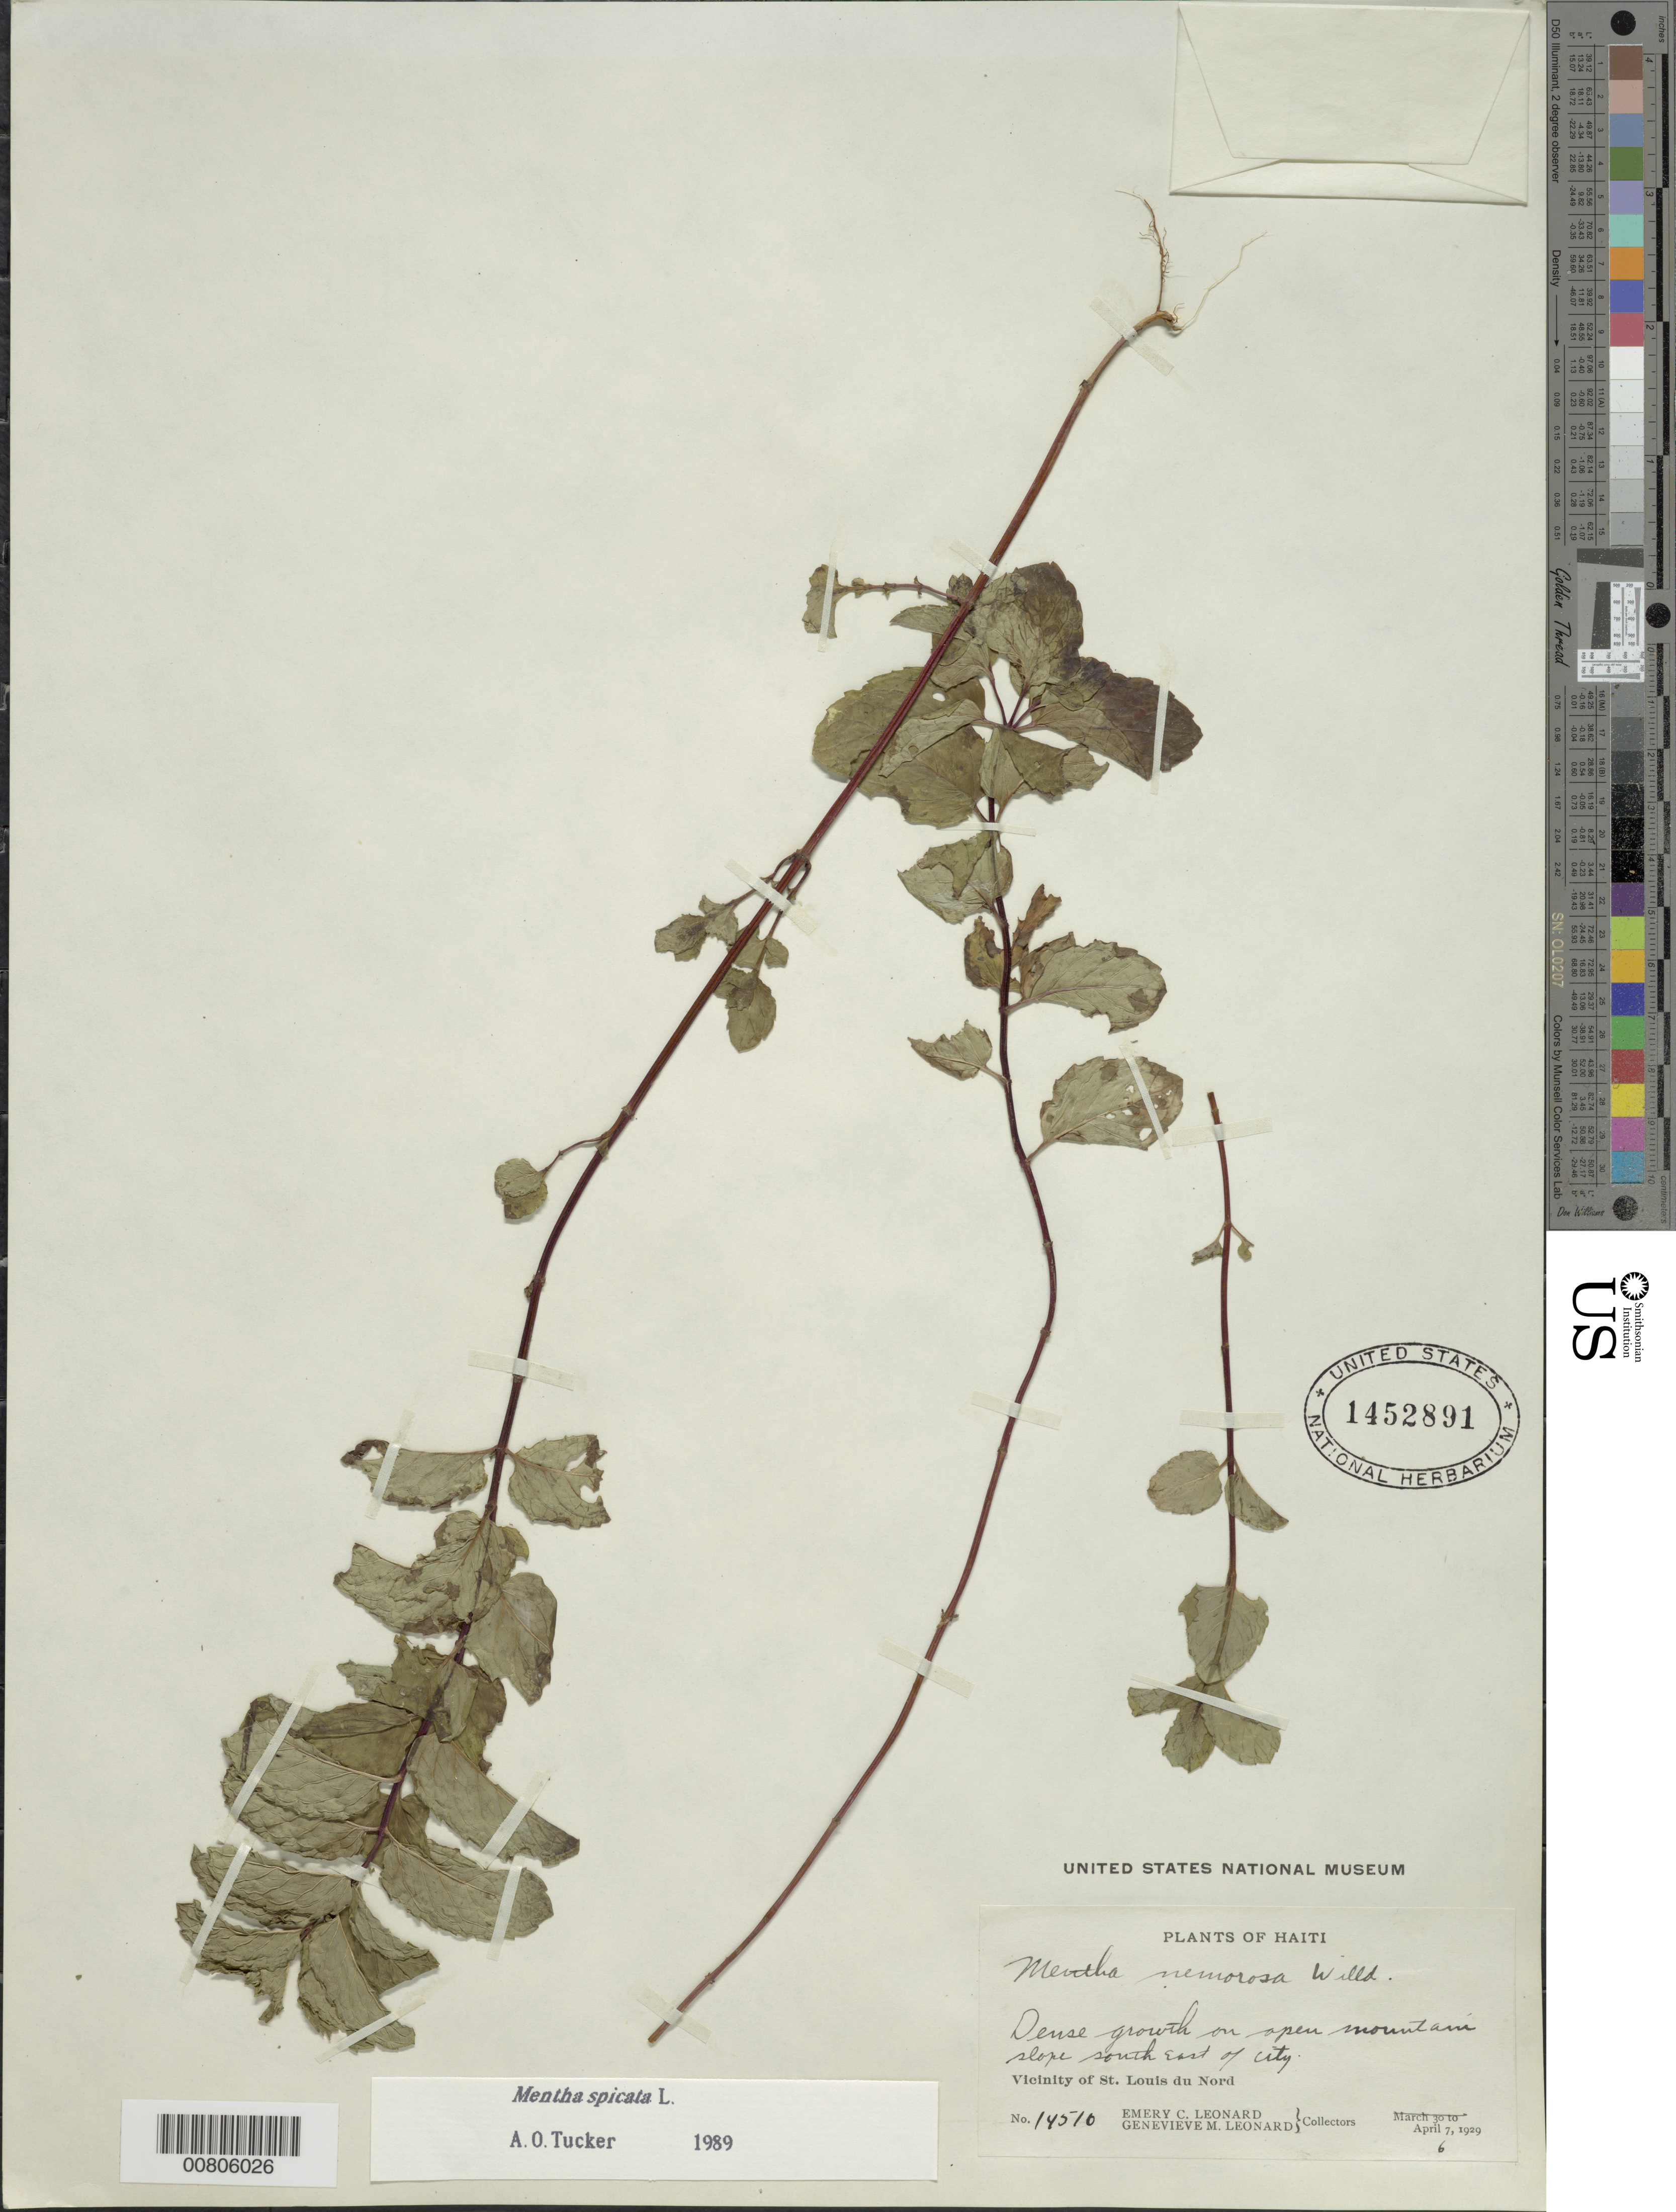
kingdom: Plantae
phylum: Tracheophyta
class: Magnoliopsida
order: Lamiales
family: Lamiaceae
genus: Mentha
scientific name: Mentha spicata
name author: L.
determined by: Tucker, A. O.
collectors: E. C. Leonard & G. M. Leonard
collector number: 14510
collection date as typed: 06 Apr 1929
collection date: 1929-04-06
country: Haiti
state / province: Nord-Ouest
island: Hispaniola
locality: Vicinity of St. Louis du Nord. SE of city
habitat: On open mountain slope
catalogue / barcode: US 1452891